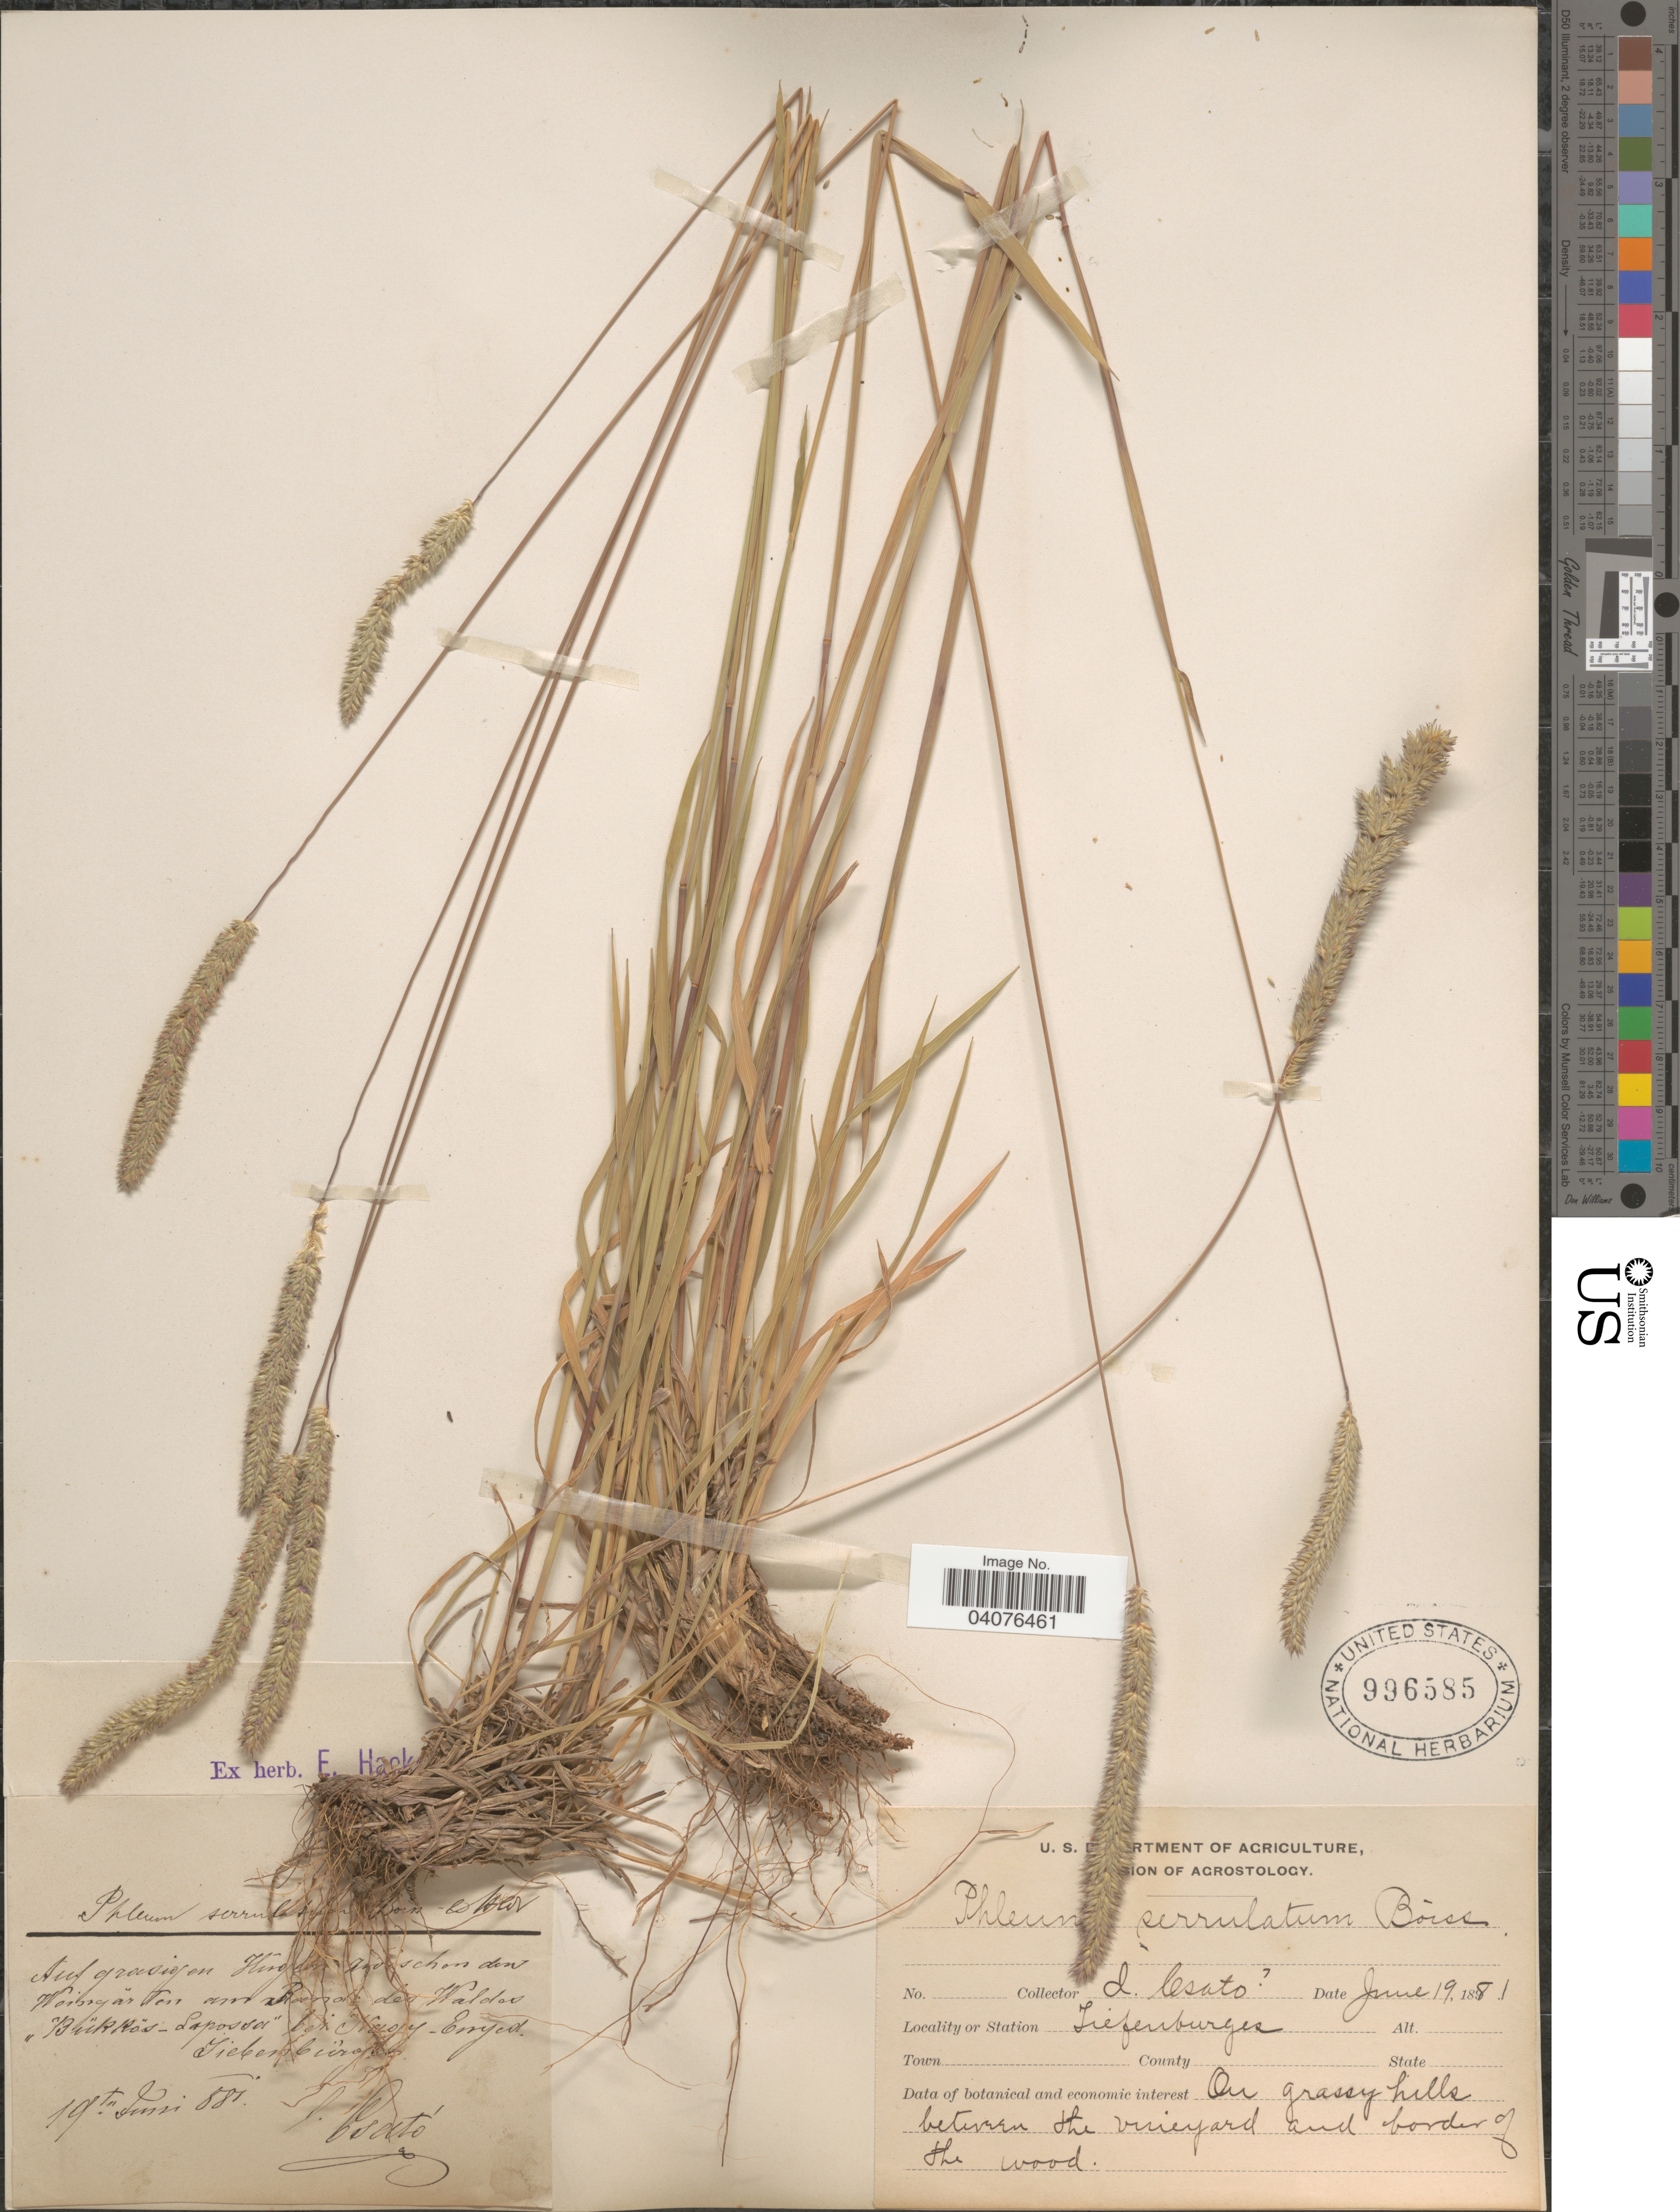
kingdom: Plantae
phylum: Tracheophyta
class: Liliopsida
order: Poales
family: Poaceae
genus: Phleum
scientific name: Phleum phleoides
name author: (L.) H. Karst.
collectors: Csató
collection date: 1881-06-19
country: Romania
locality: Siebenburgen. [illegible text] am [illegible text] des Waldes "Bükkös-Lapossä" bei [illegible text] Emyed Siebenburgen.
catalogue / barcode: US 996585